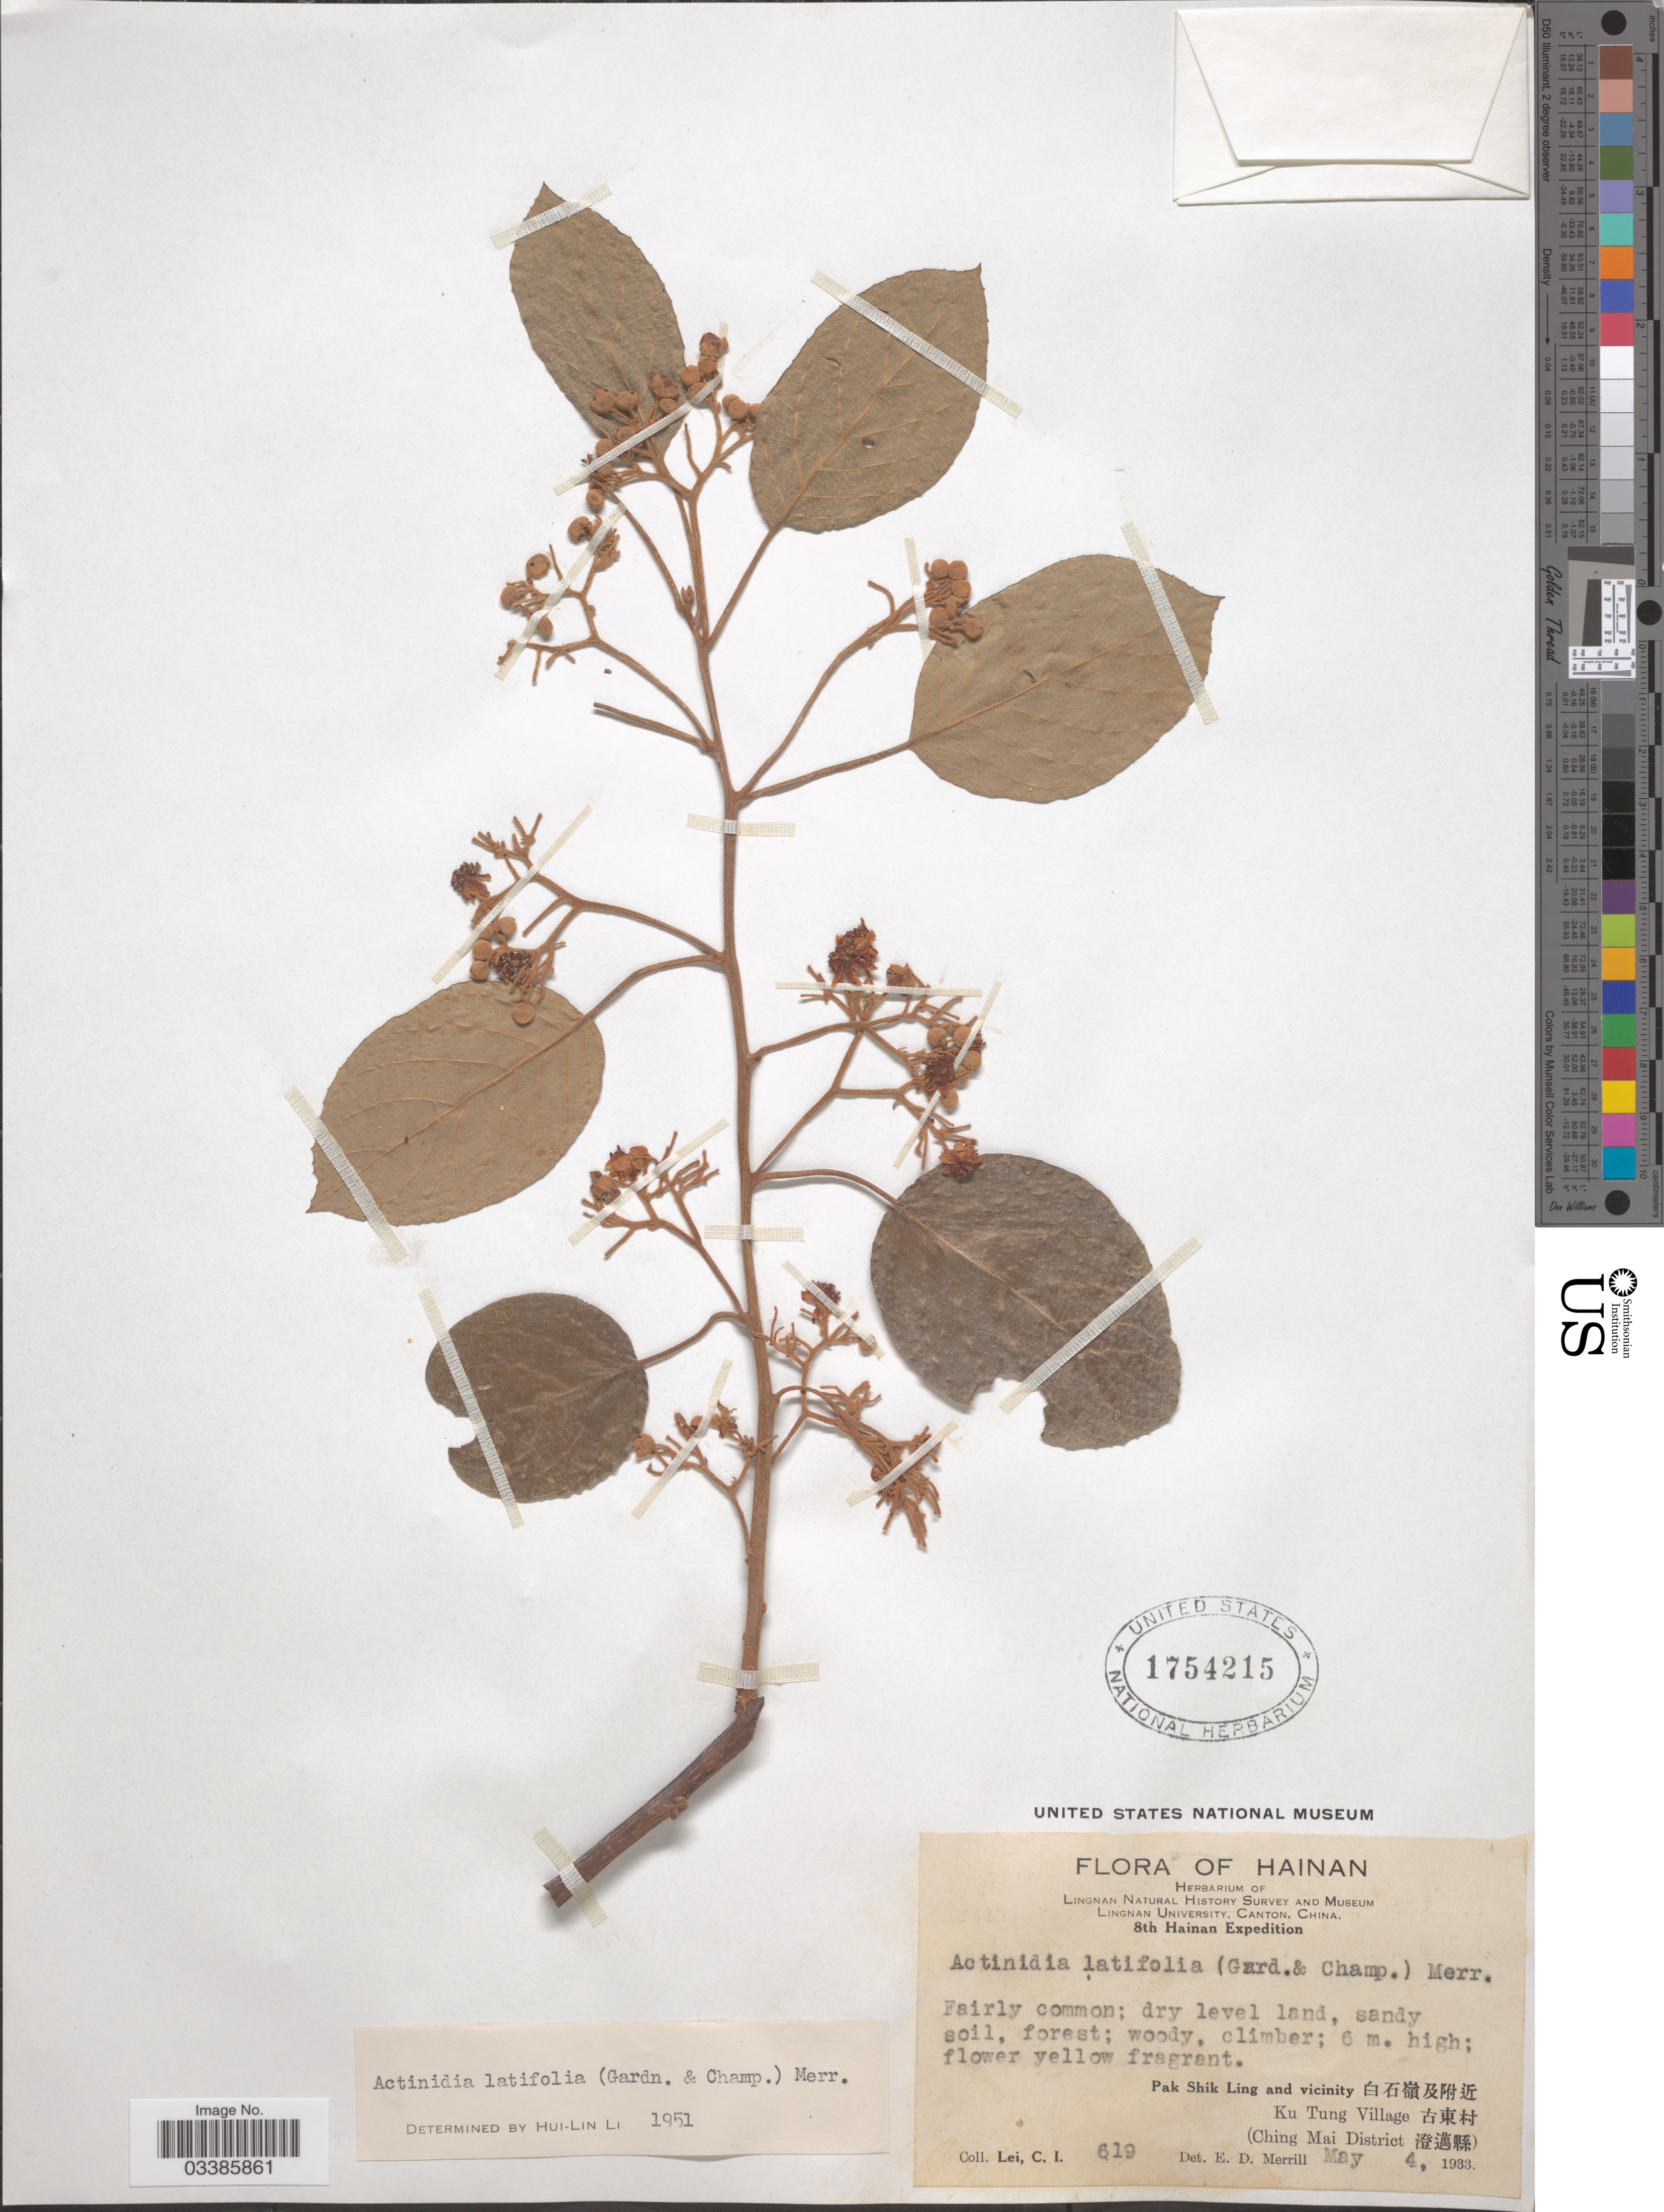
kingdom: Plantae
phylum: Tracheophyta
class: Magnoliopsida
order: Ericales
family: Actinidiaceae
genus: Actinidia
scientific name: Actinidia latifolia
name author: (Gardner & Champ.) Merr.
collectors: C. I. Lei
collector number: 619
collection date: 1933-05-04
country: China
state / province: Hainan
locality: PakShikLing and Vicinity, Ku Tung Village, (Ching Mai District), (Ching Mai District.)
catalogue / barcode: US 1754215